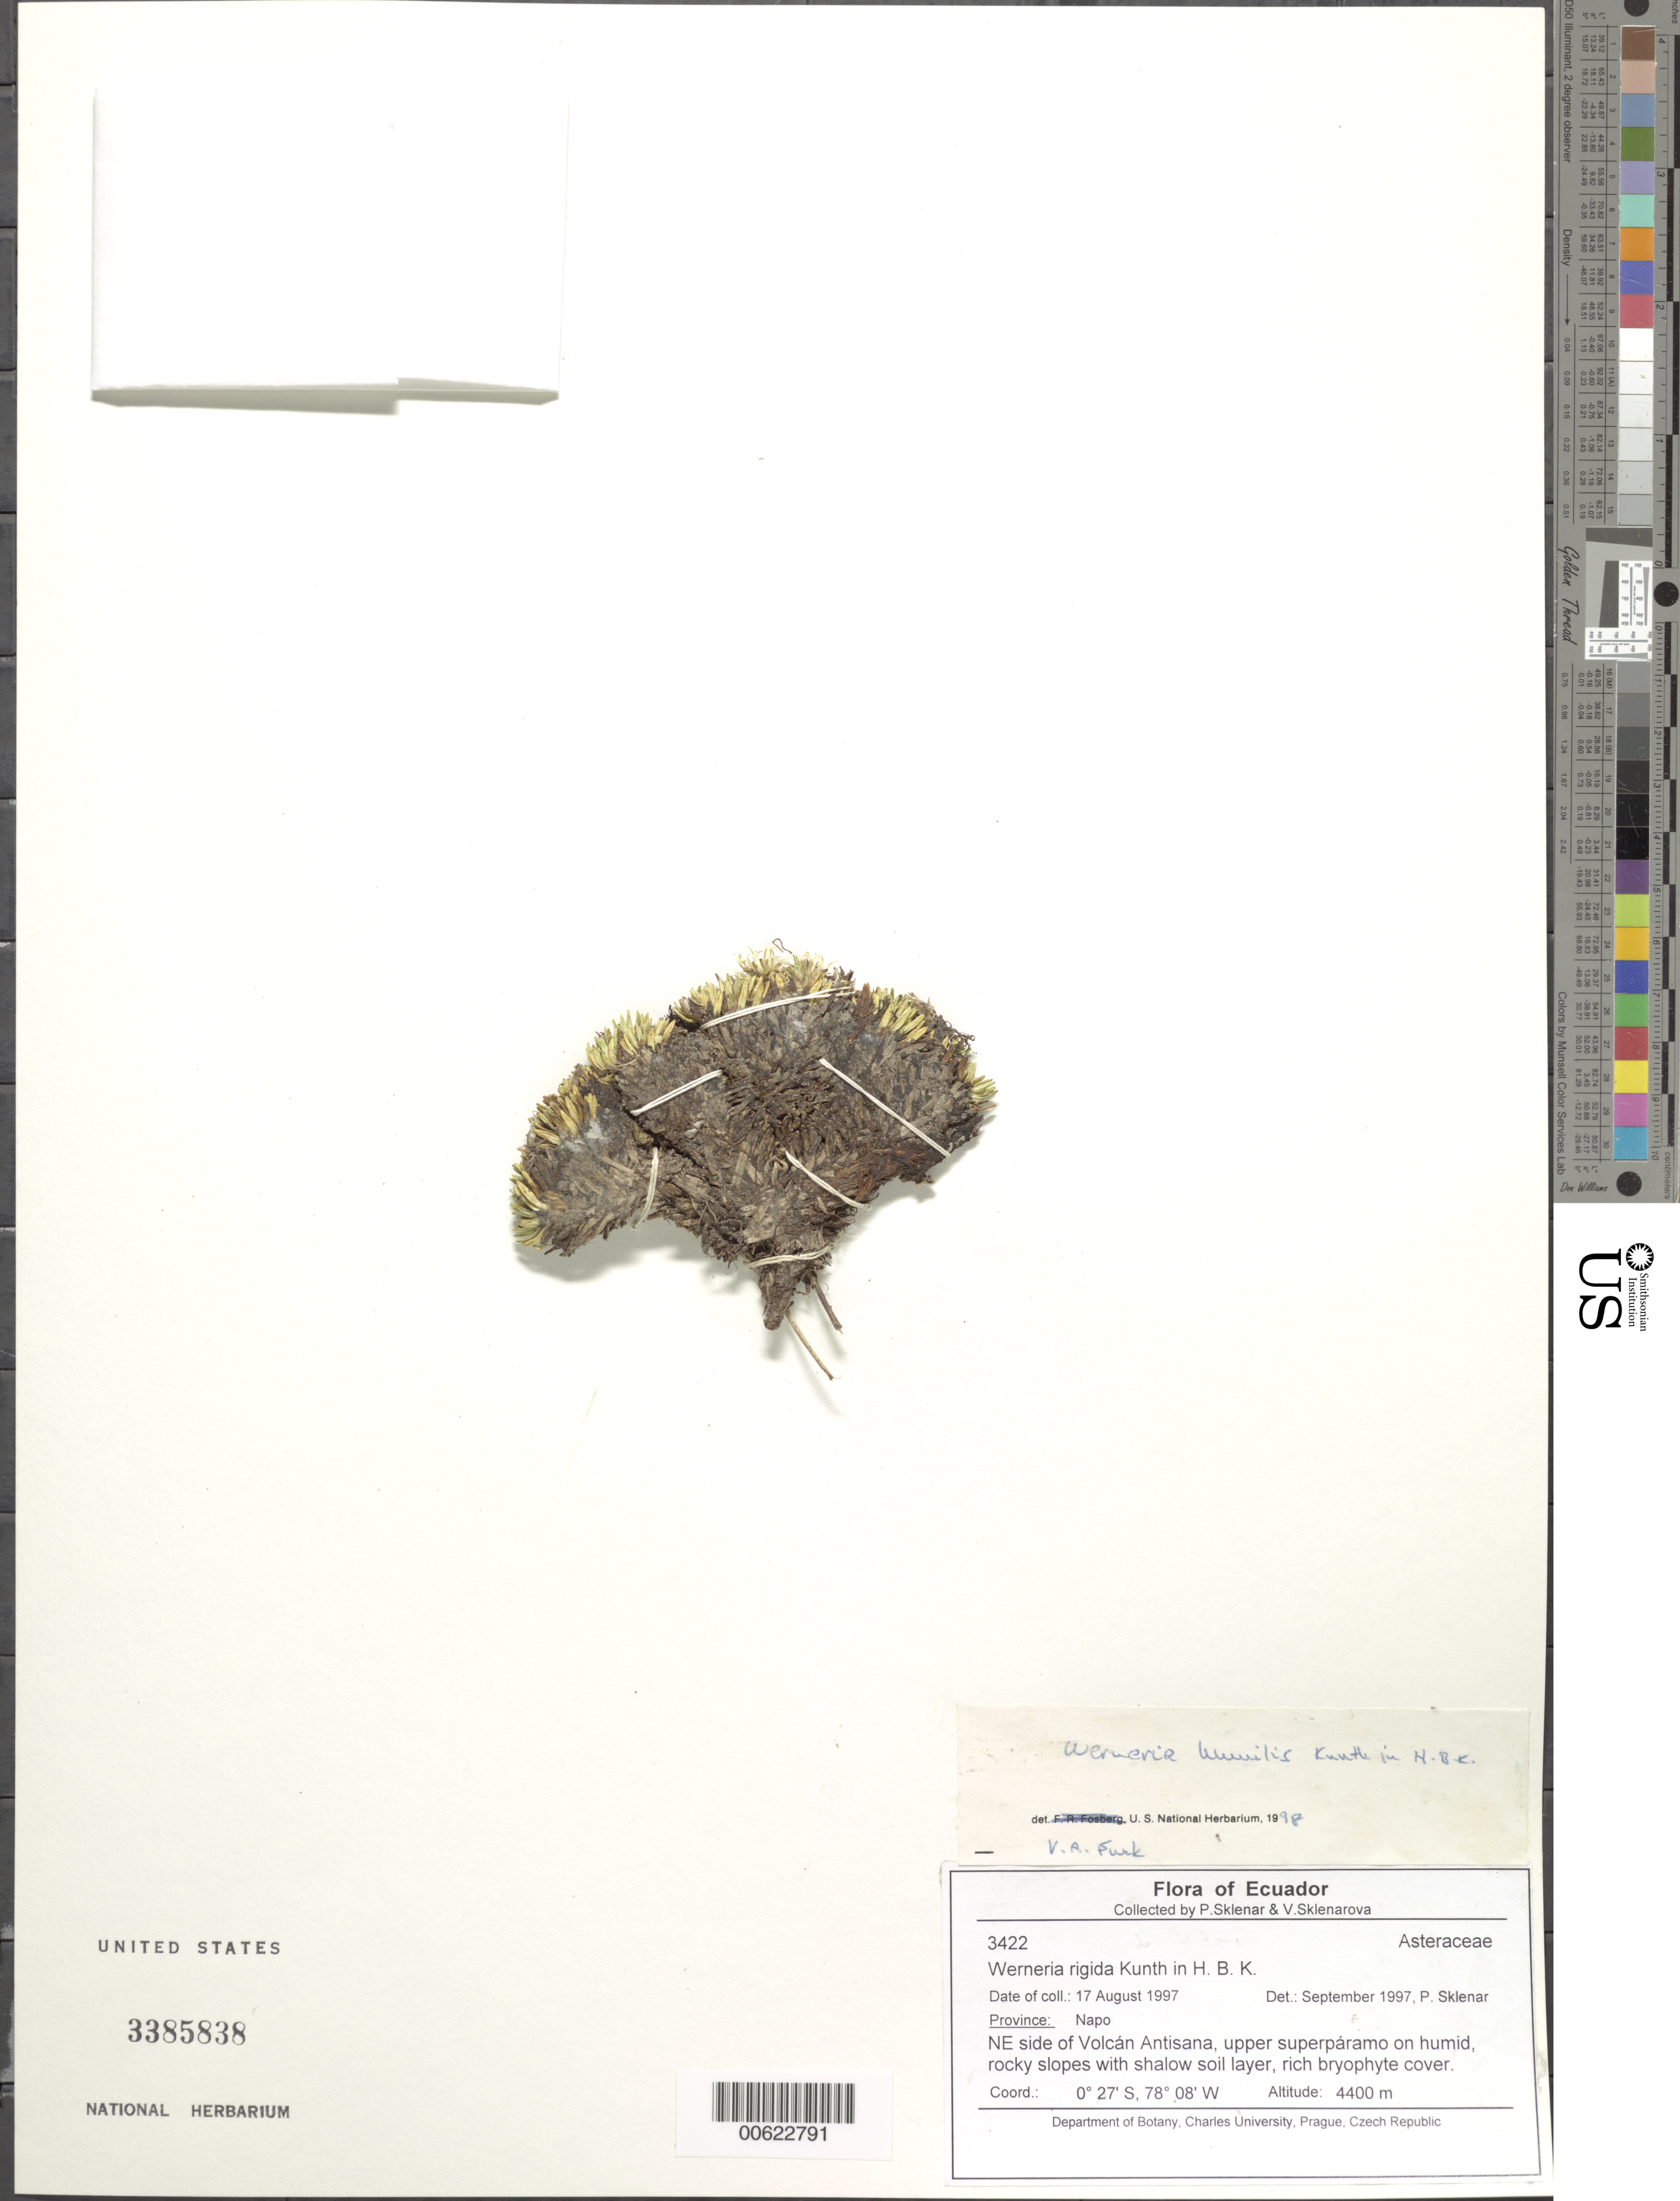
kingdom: Plantae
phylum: Tracheophyta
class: Magnoliopsida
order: Asterales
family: Asteraceae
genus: Xenophyllum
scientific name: Xenophyllum humile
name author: (Kunth) V.A. Funk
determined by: Funk, Vicki A., (BOT), Smithsonian Institution - National Museum of Natural History (UNITED STATES)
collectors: P. Sklenár & V. Sklenárová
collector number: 3422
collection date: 1997-08-17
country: Ecuador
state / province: Napo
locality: NE side of Volcan Antisana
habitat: upper superparamo on humid rocky slopes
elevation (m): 4400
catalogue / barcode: US 3385838